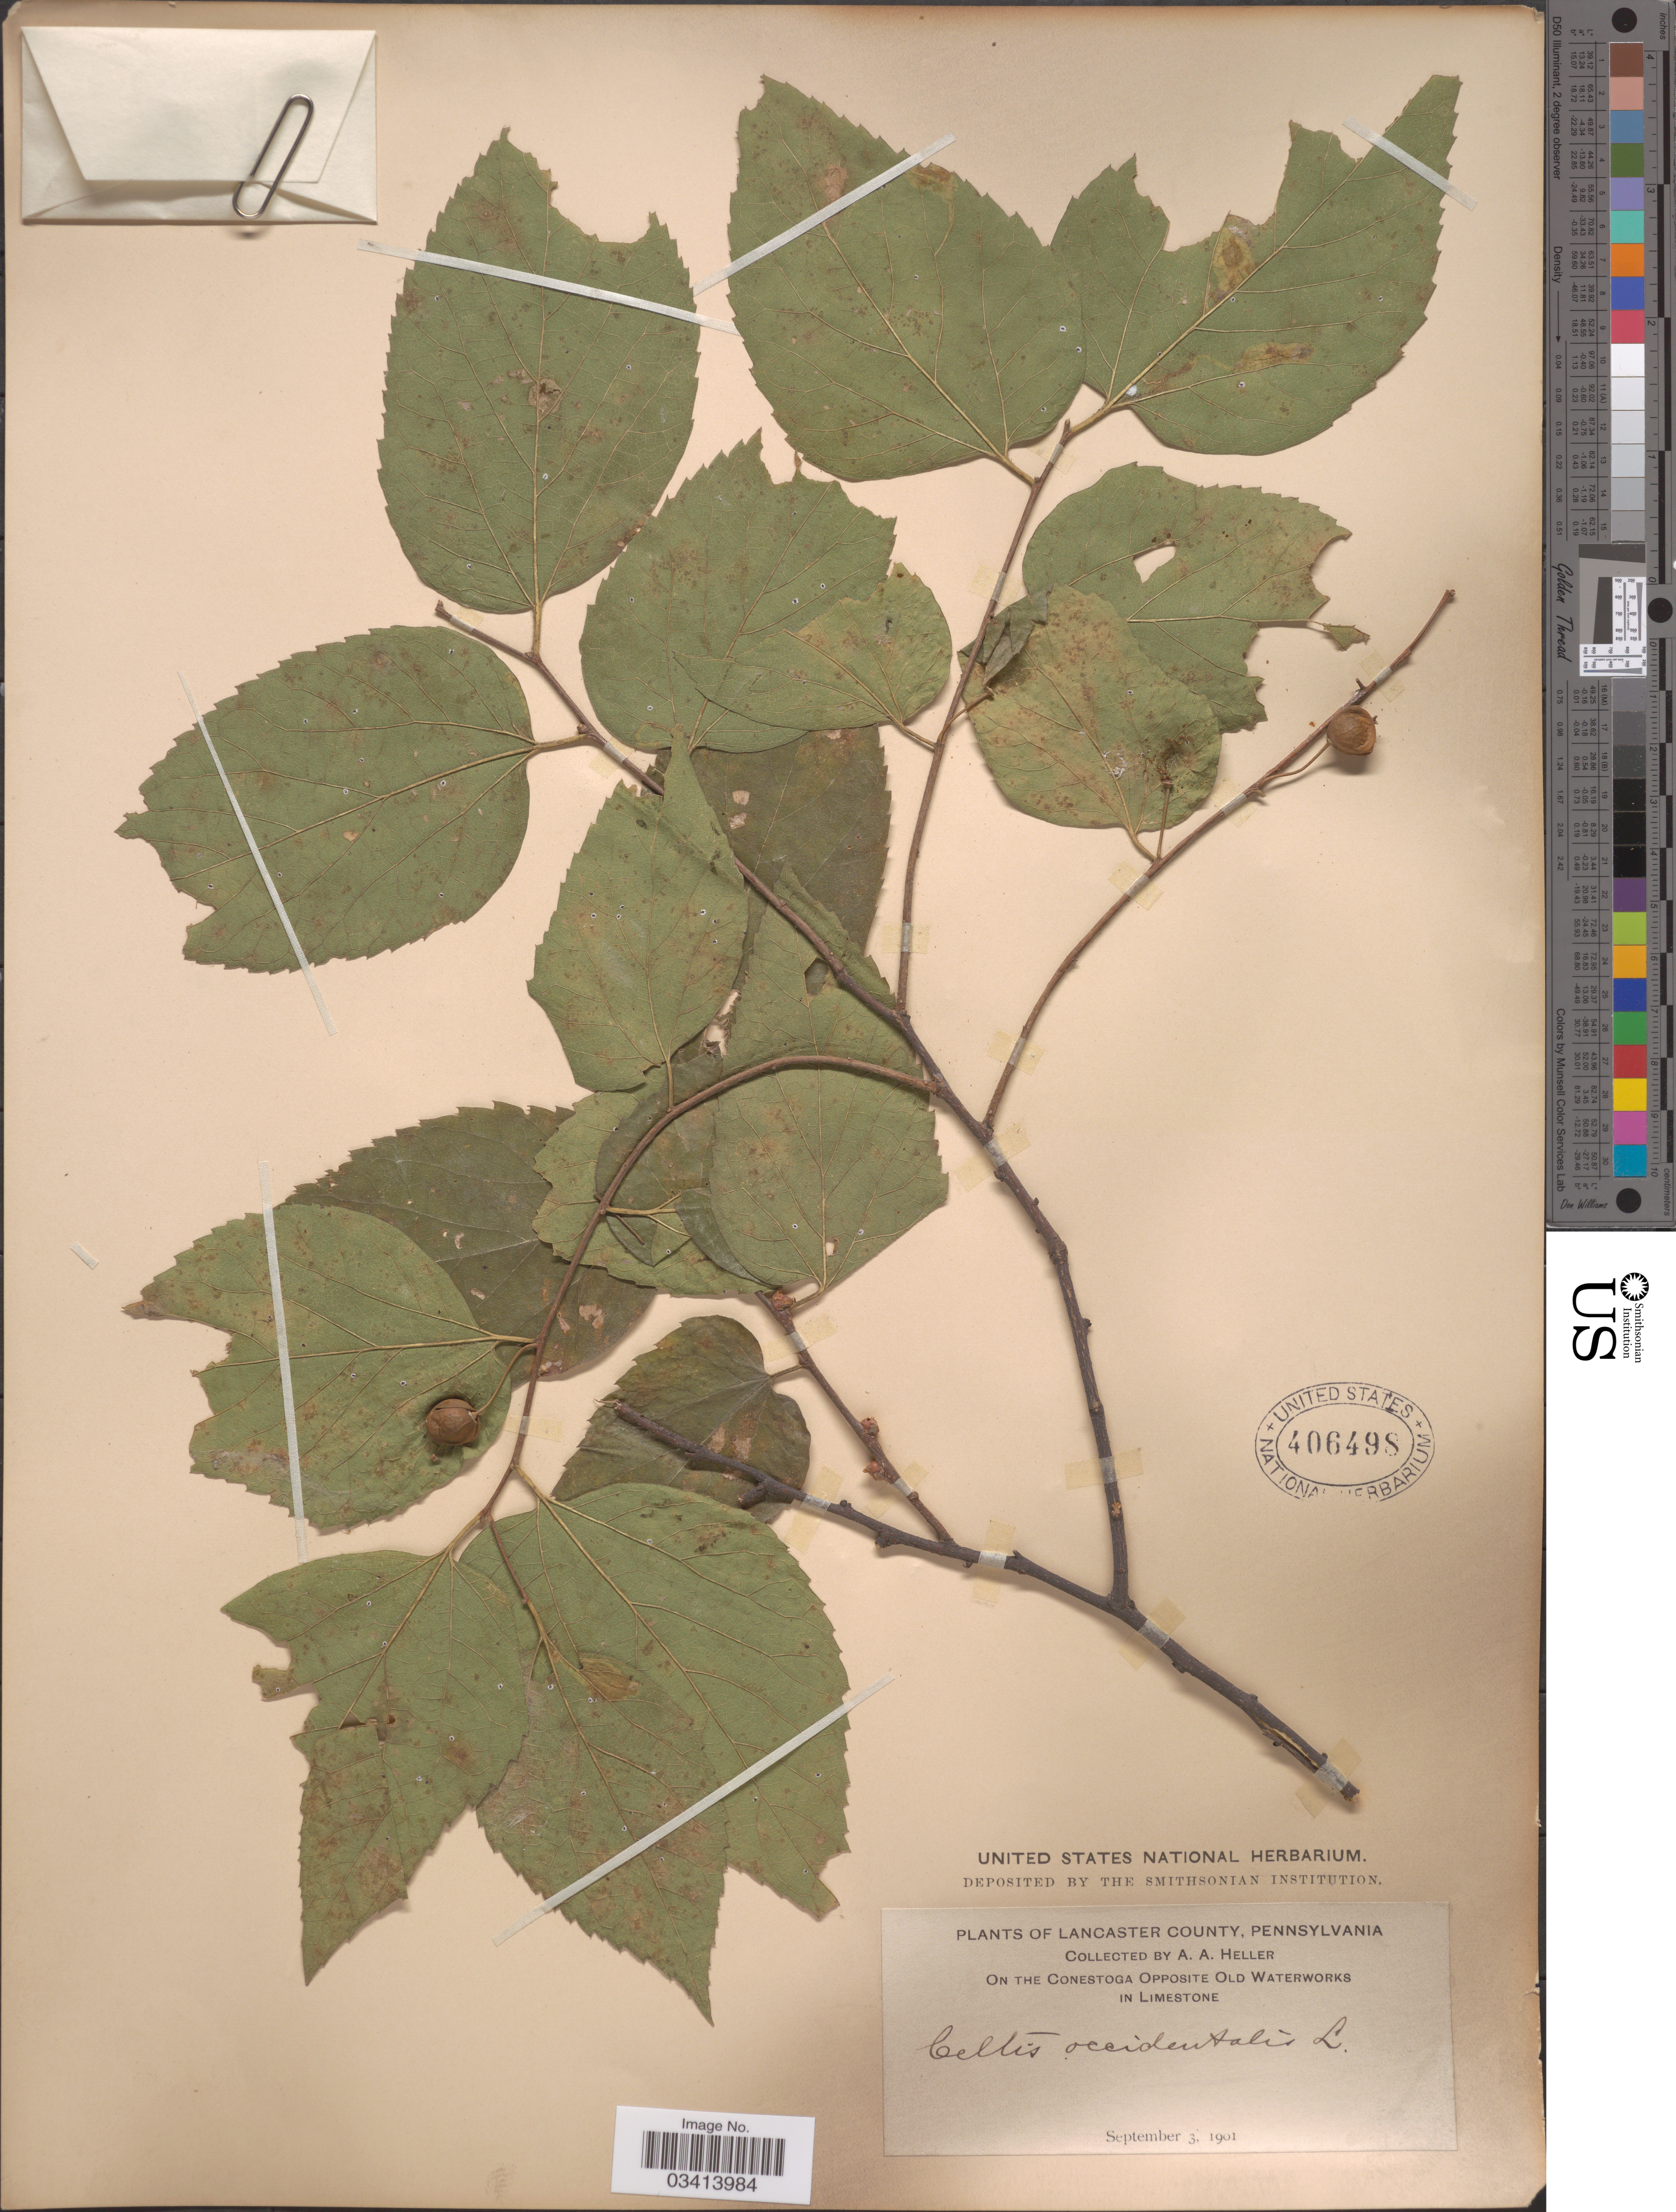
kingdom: Plantae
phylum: Tracheophyta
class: Magnoliopsida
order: Rosales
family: Cannabaceae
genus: Celtis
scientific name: Celtis occidentalis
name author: L.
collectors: A. A. Heller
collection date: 1901-09-03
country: United States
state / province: Pennsylvania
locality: Lancaster County. On the Conestoga Opposite Old Waterworks in Limestone.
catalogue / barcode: US 406498